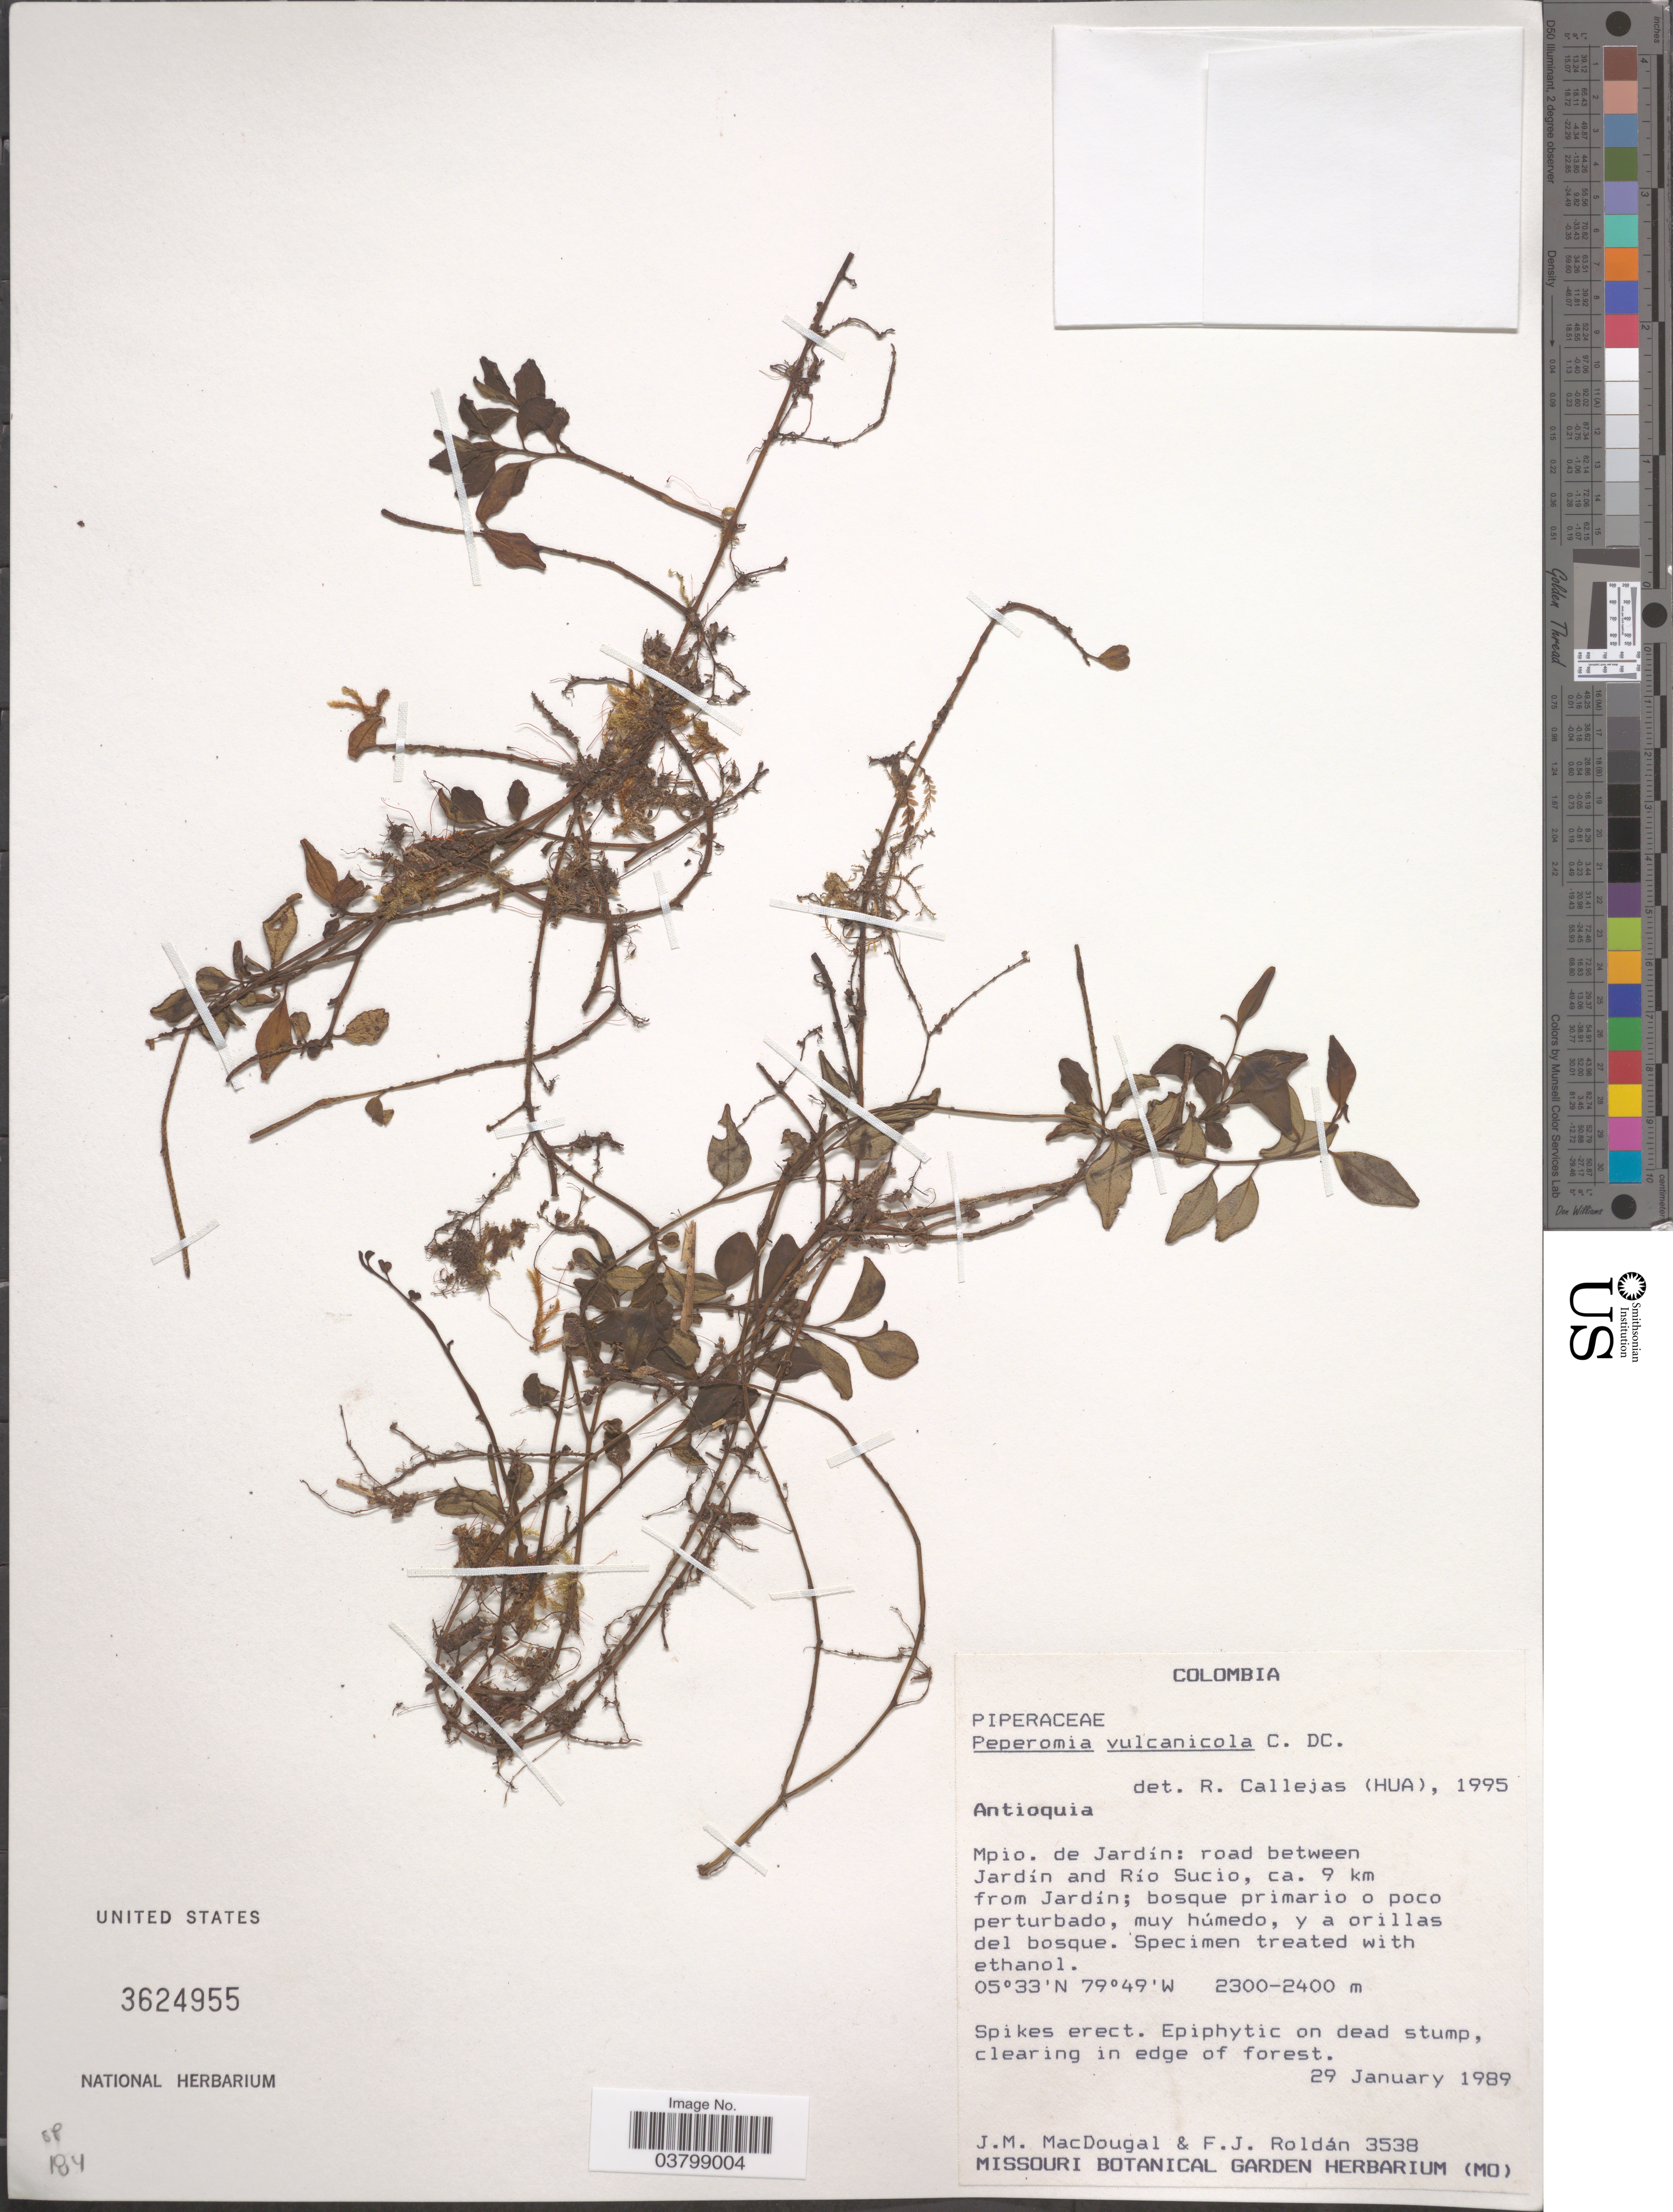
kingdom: Plantae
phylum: Tracheophyta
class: Magnoliopsida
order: Piperales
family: Piperaceae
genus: Peperomia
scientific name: Peperomia vulcanicola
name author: C. DC.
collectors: J. M. MacDougal & F. J. Roldán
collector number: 3538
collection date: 1989-01-29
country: Colombia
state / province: Antioquia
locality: Mpio. de Jardín: road between Jardín and Río Sucio, ca. 9 km from Jardín.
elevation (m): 2300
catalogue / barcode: US 3624955